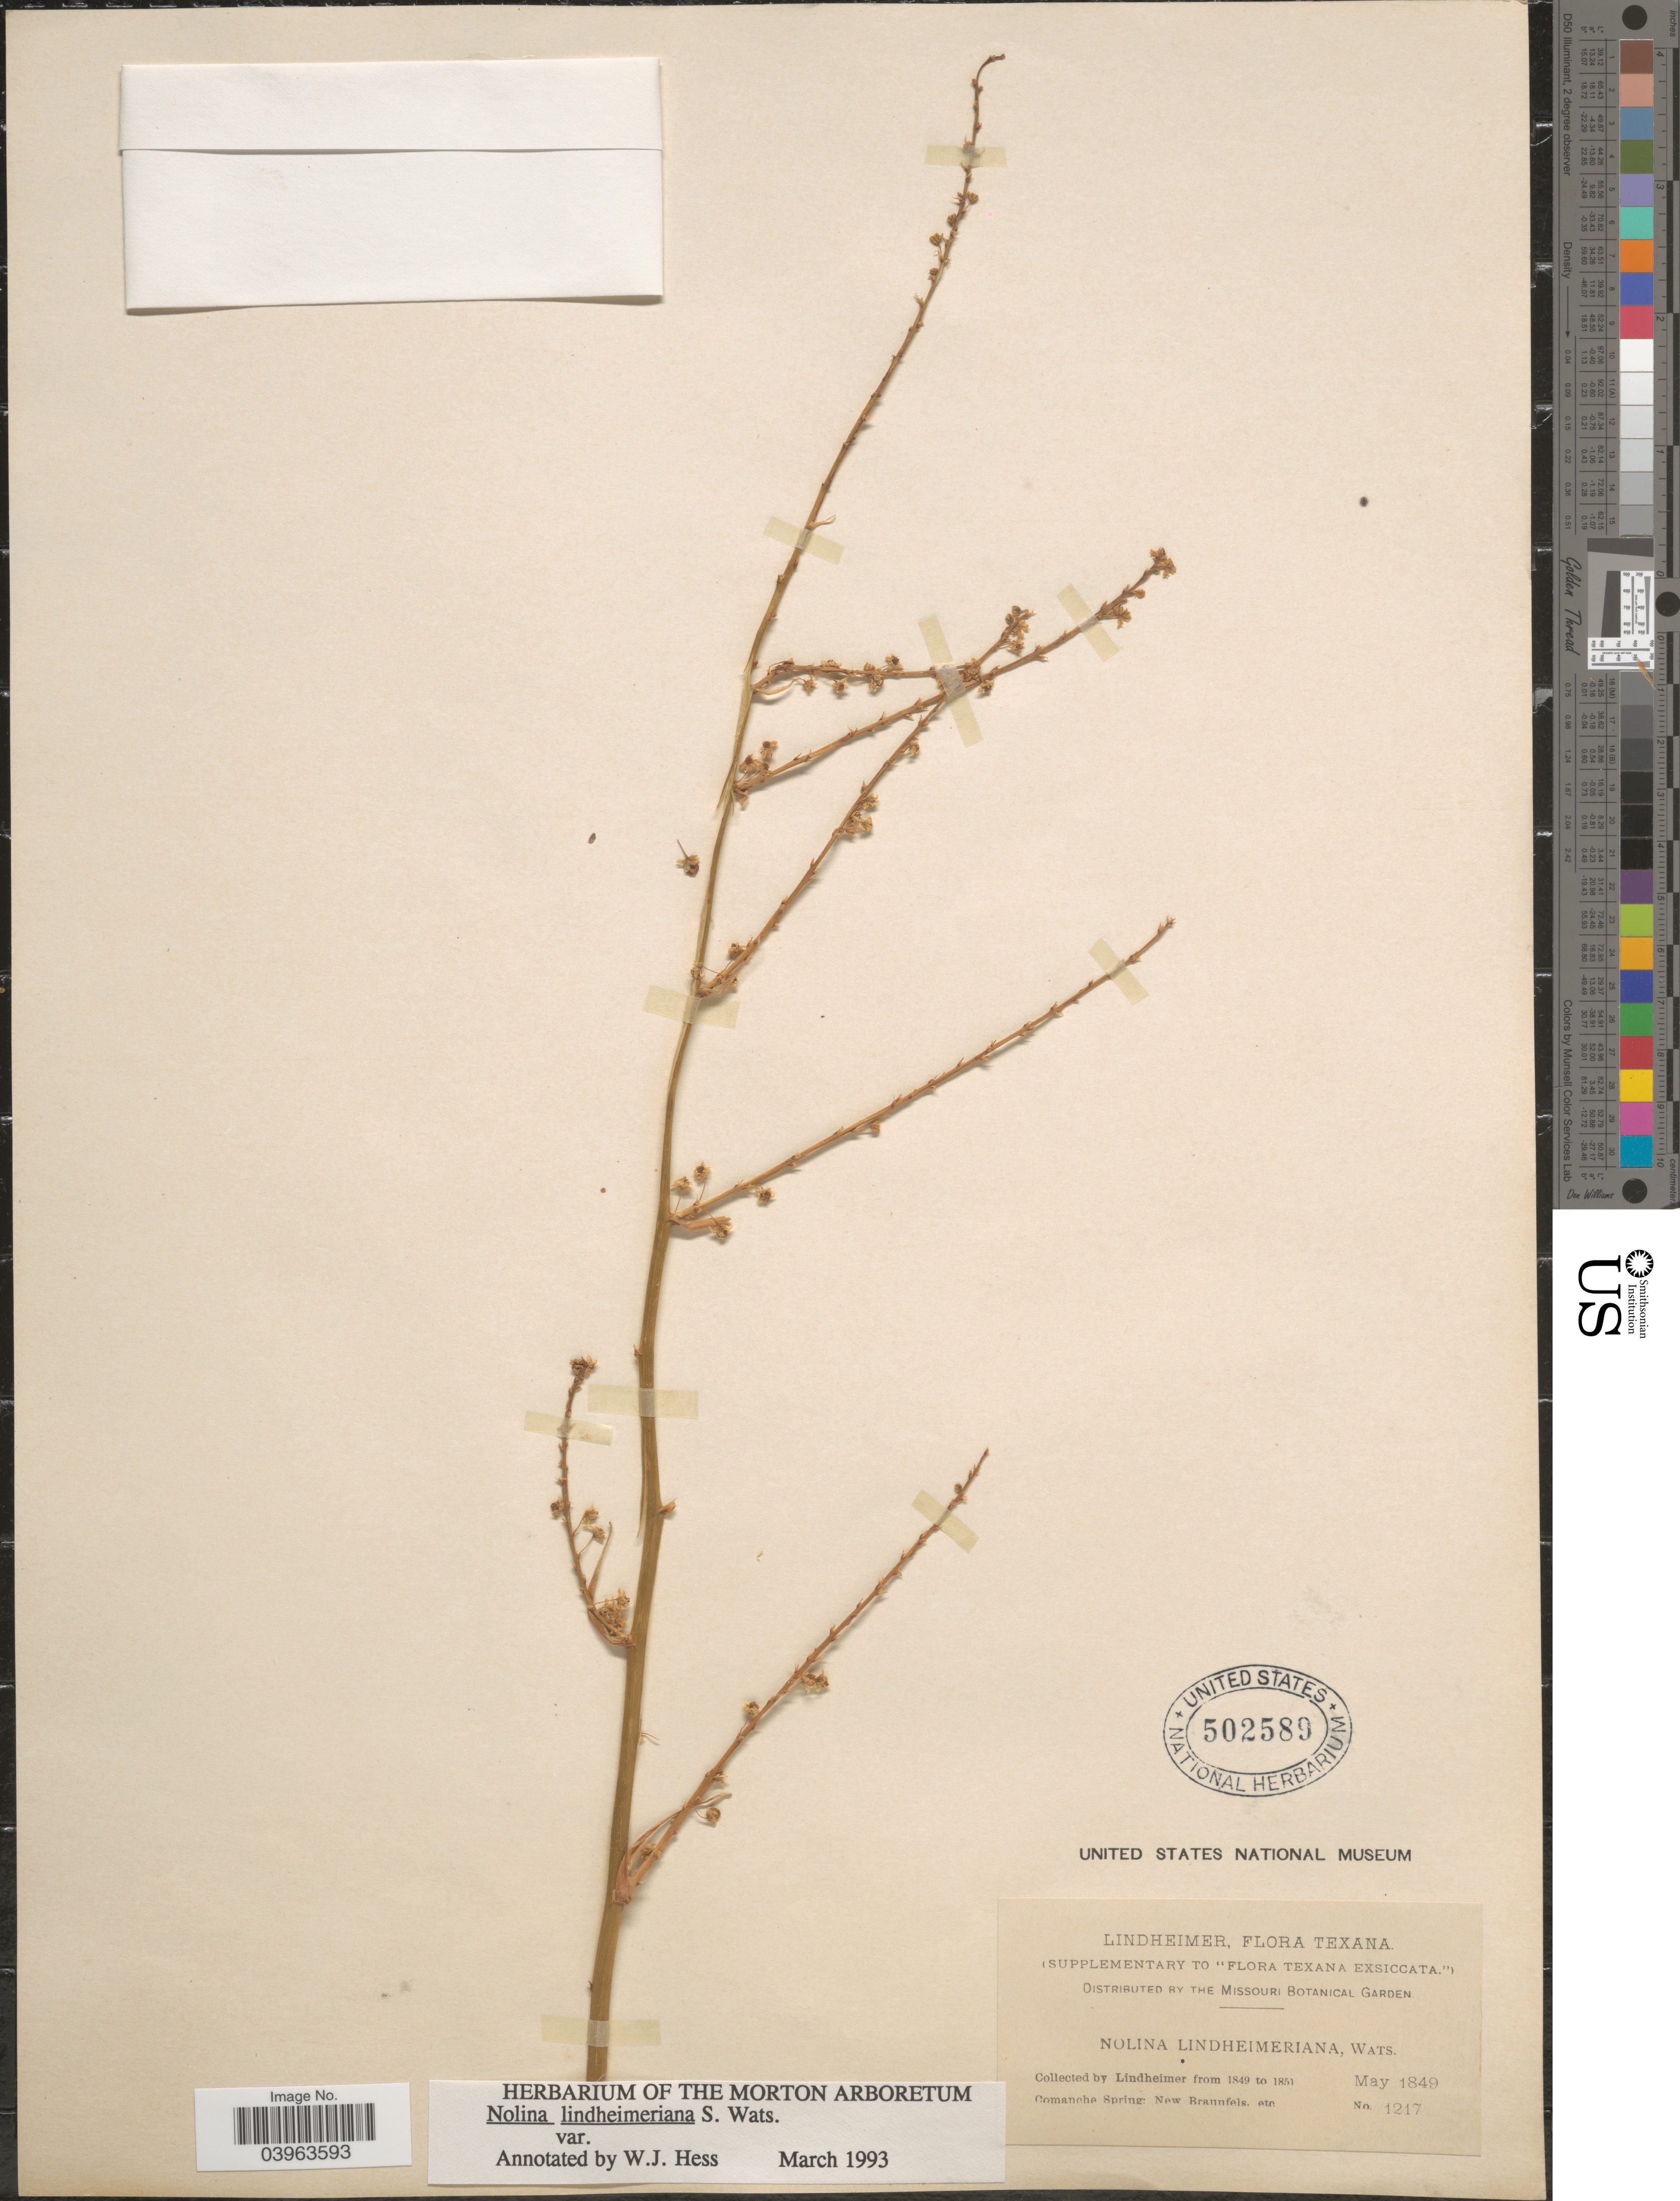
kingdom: Plantae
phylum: Tracheophyta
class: Liliopsida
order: Asparagales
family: Asparagaceae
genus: Nolina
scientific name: Nolina lindheimeriana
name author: (Scheele) S. Watson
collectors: -. Lindheimer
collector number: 1217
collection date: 1849-05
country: United States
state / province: Texas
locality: Comanche Spring: New Braunfels. etc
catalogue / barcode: US 502589